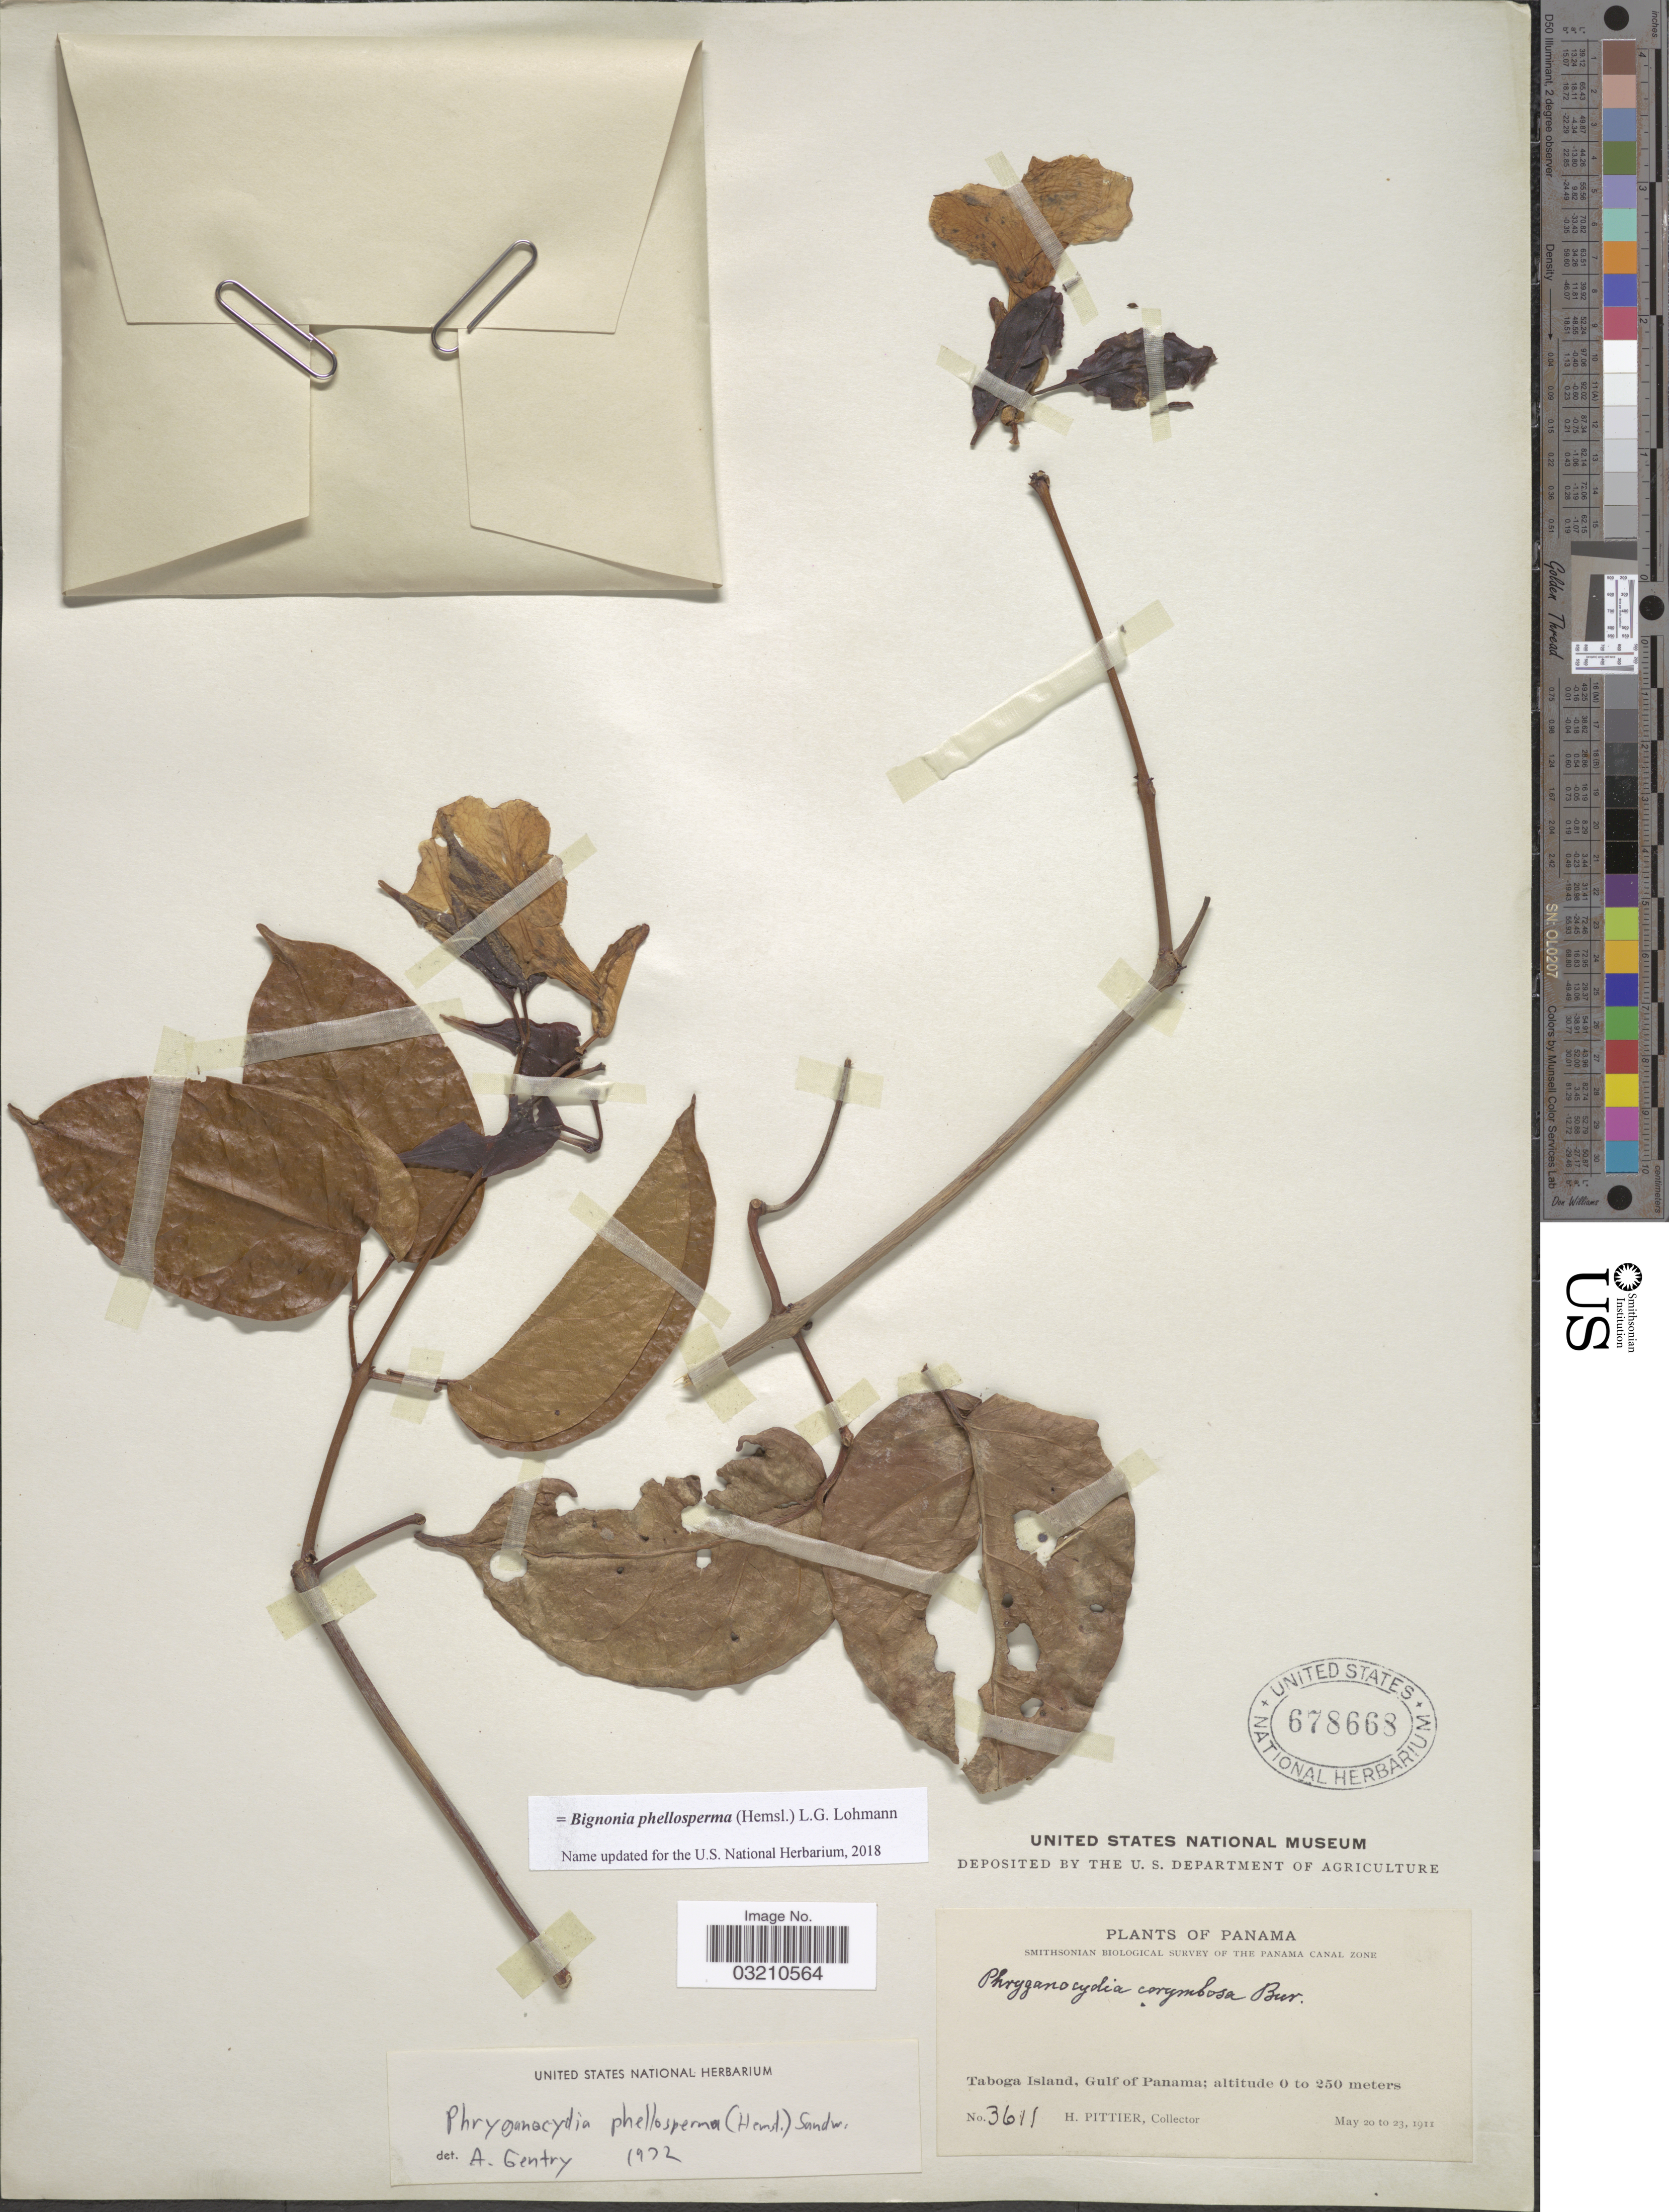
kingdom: Plantae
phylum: Tracheophyta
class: Magnoliopsida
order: Lamiales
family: Bignoniaceae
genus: Bignonia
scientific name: Bignonia phellosperma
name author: (Hemsl.) L.G. Lohmann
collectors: H. F. Pittier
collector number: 3611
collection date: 1911-05-20/1911-05-23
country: Panama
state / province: Panamá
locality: Taboga Island, Gulf of Panama.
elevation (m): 0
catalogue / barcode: US 678668